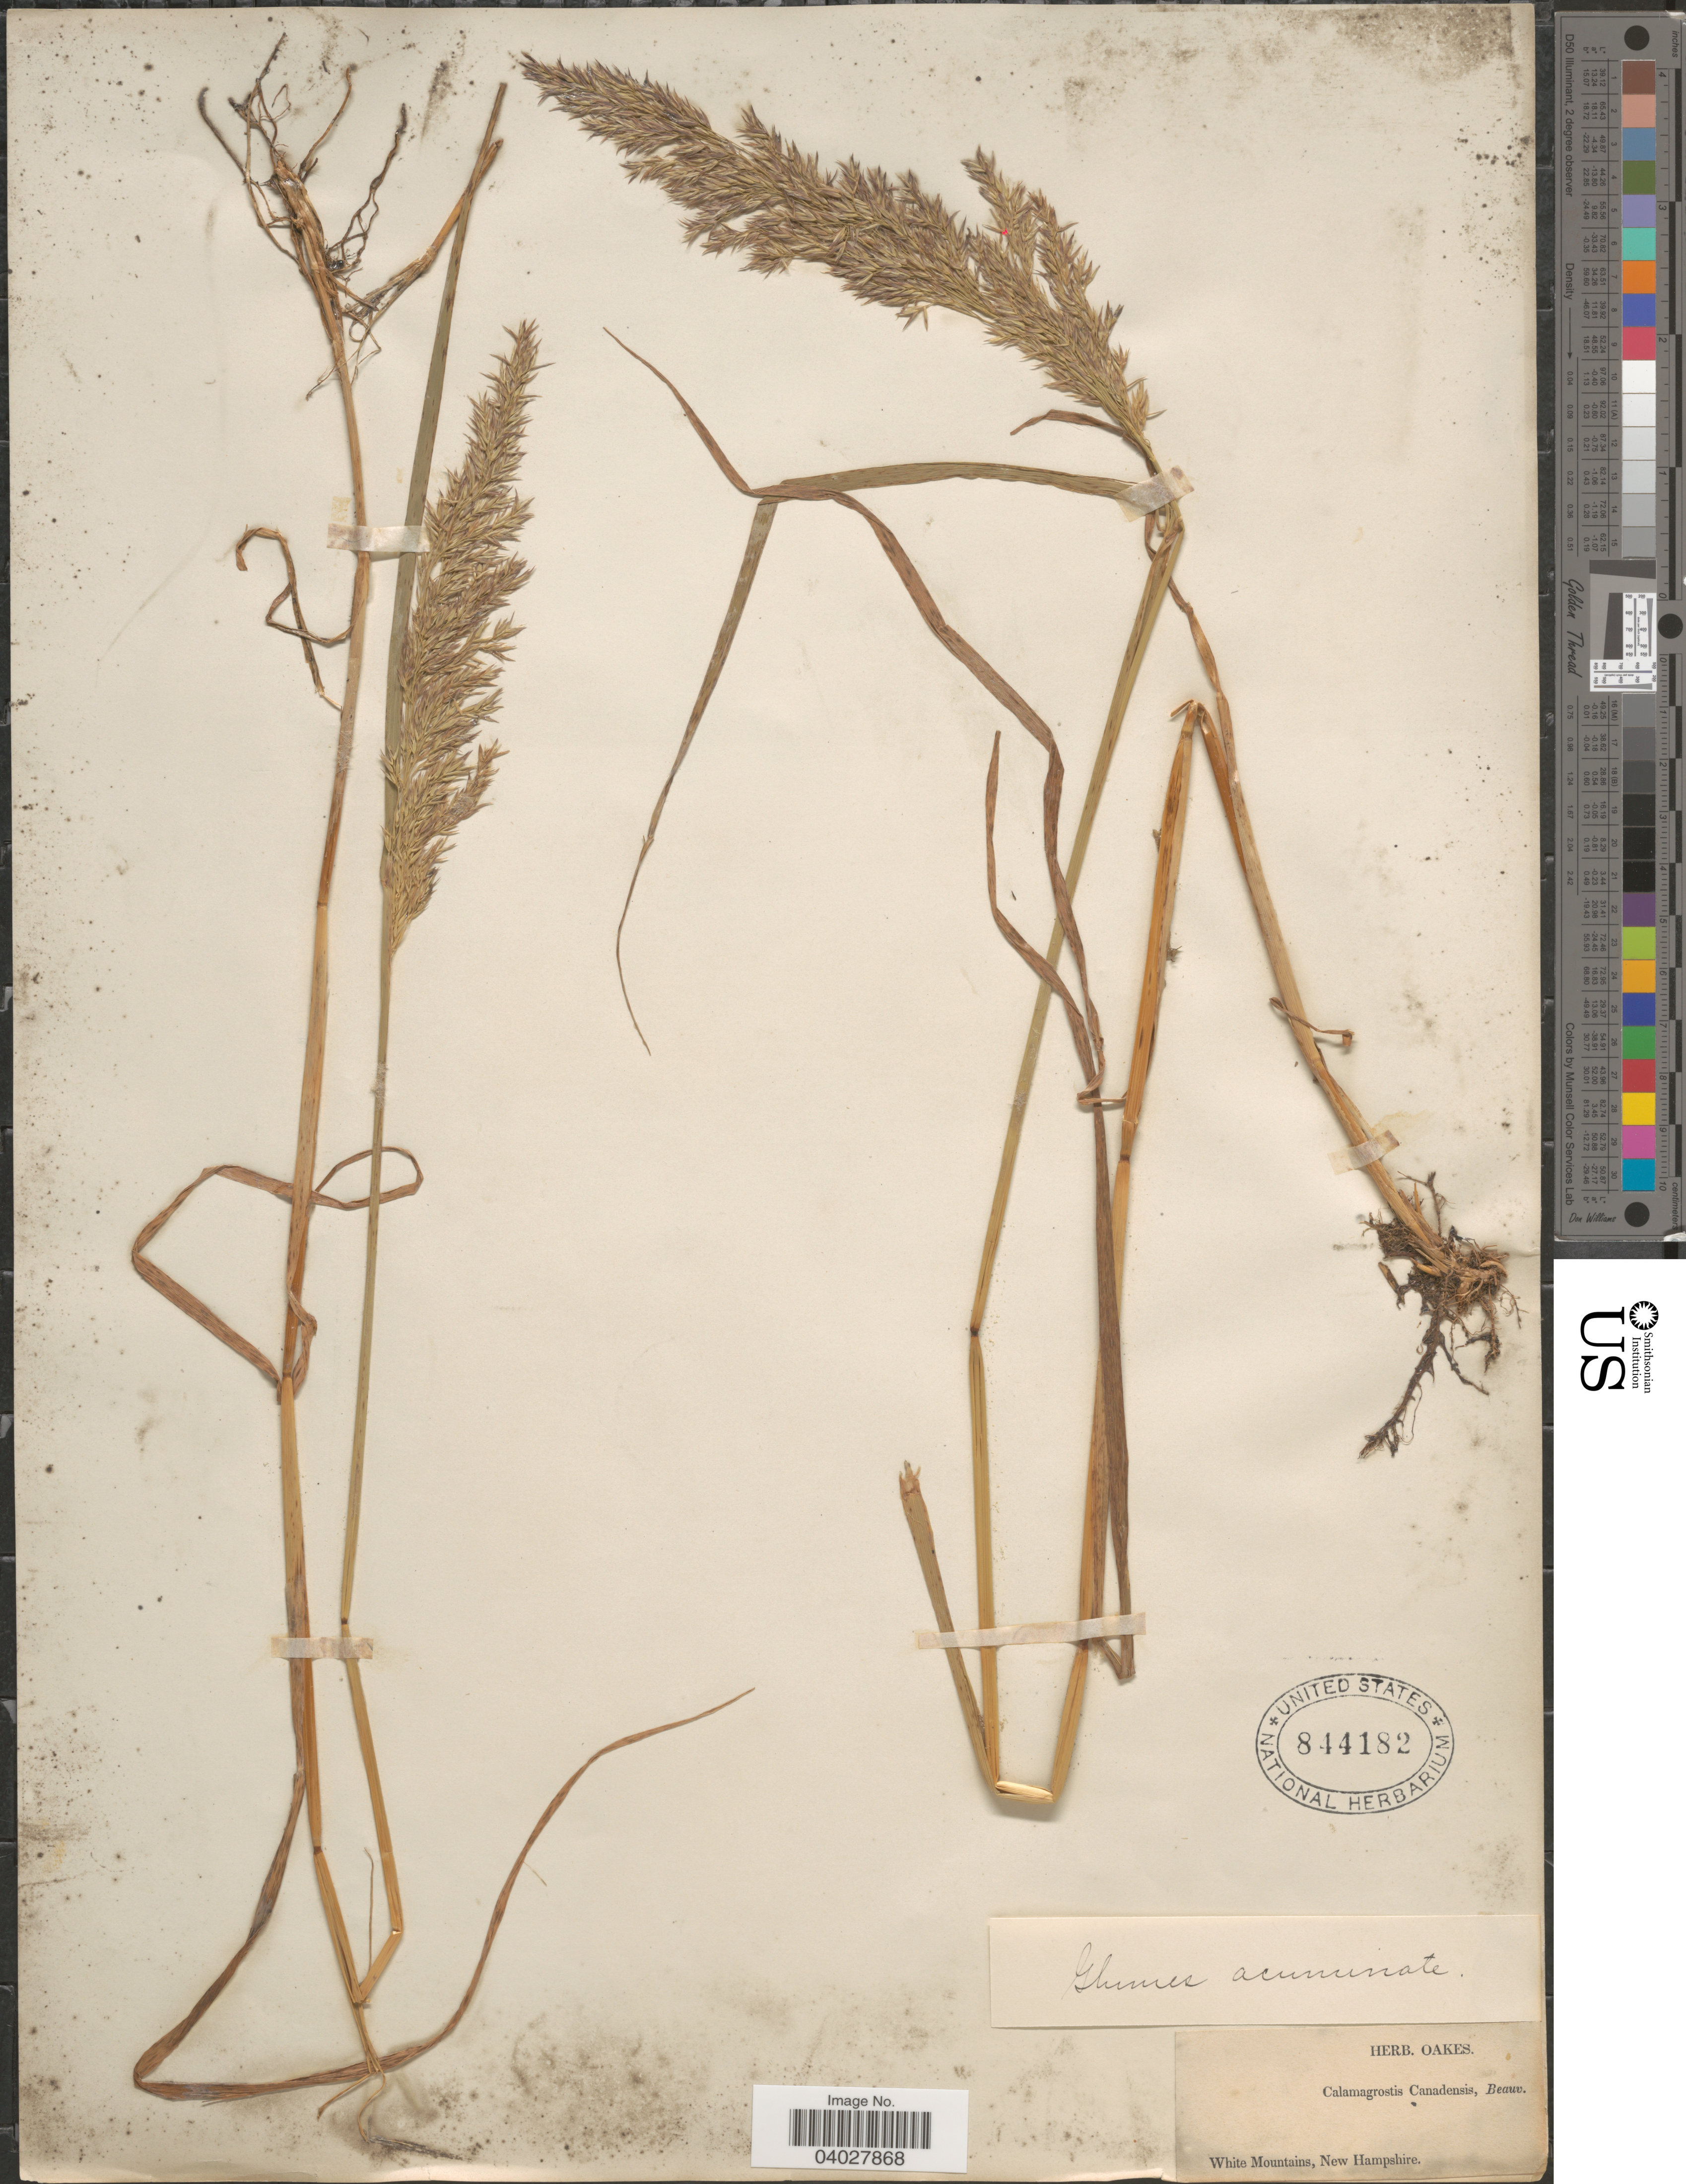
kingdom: Plantae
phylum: Tracheophyta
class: Liliopsida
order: Poales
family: Poaceae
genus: Calamagrostis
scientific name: Calamagrostis canadensis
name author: (Michx.) P. Beauv.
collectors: ex herb. Oakes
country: United States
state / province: New Hampshire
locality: White Mountains.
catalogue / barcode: US 844182